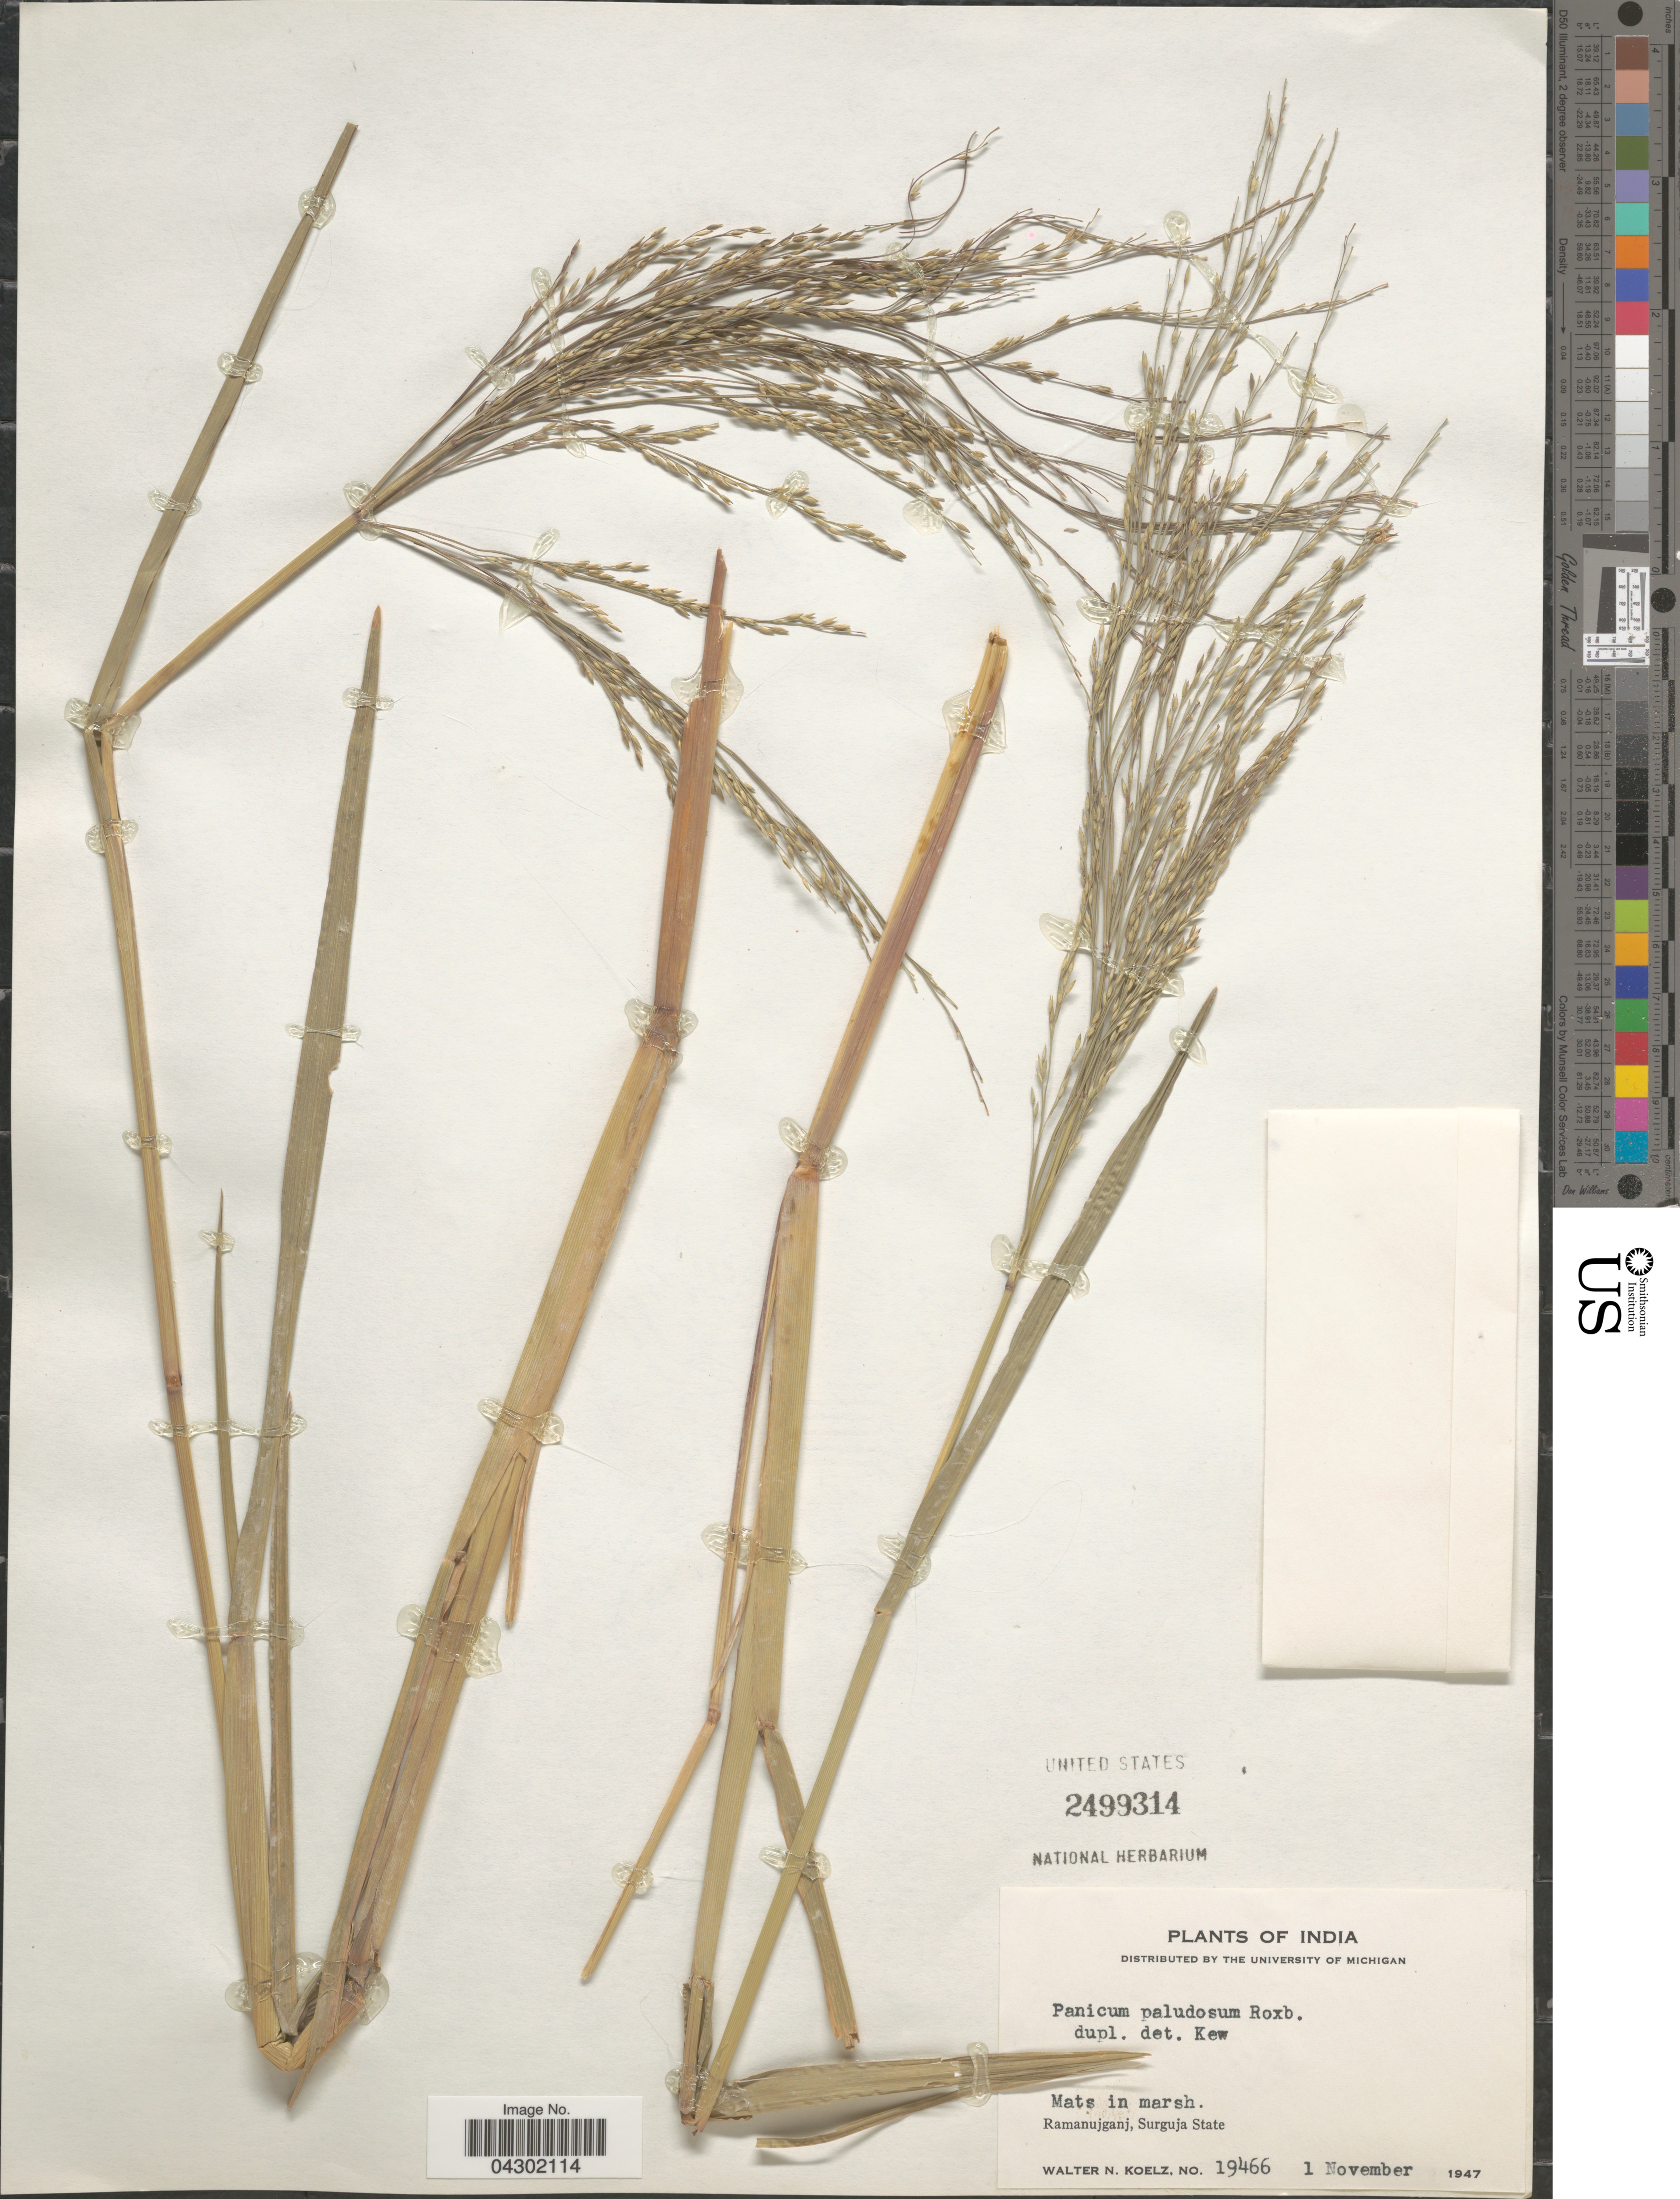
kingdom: Plantae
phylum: Tracheophyta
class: Liliopsida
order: Poales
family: Poaceae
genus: Panicum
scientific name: Panicum paludosum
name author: Roxb.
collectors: W. N. Koelz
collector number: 19466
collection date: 1947-11-01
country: India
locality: Ramanujganj, Surguja State.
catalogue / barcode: US 2499314